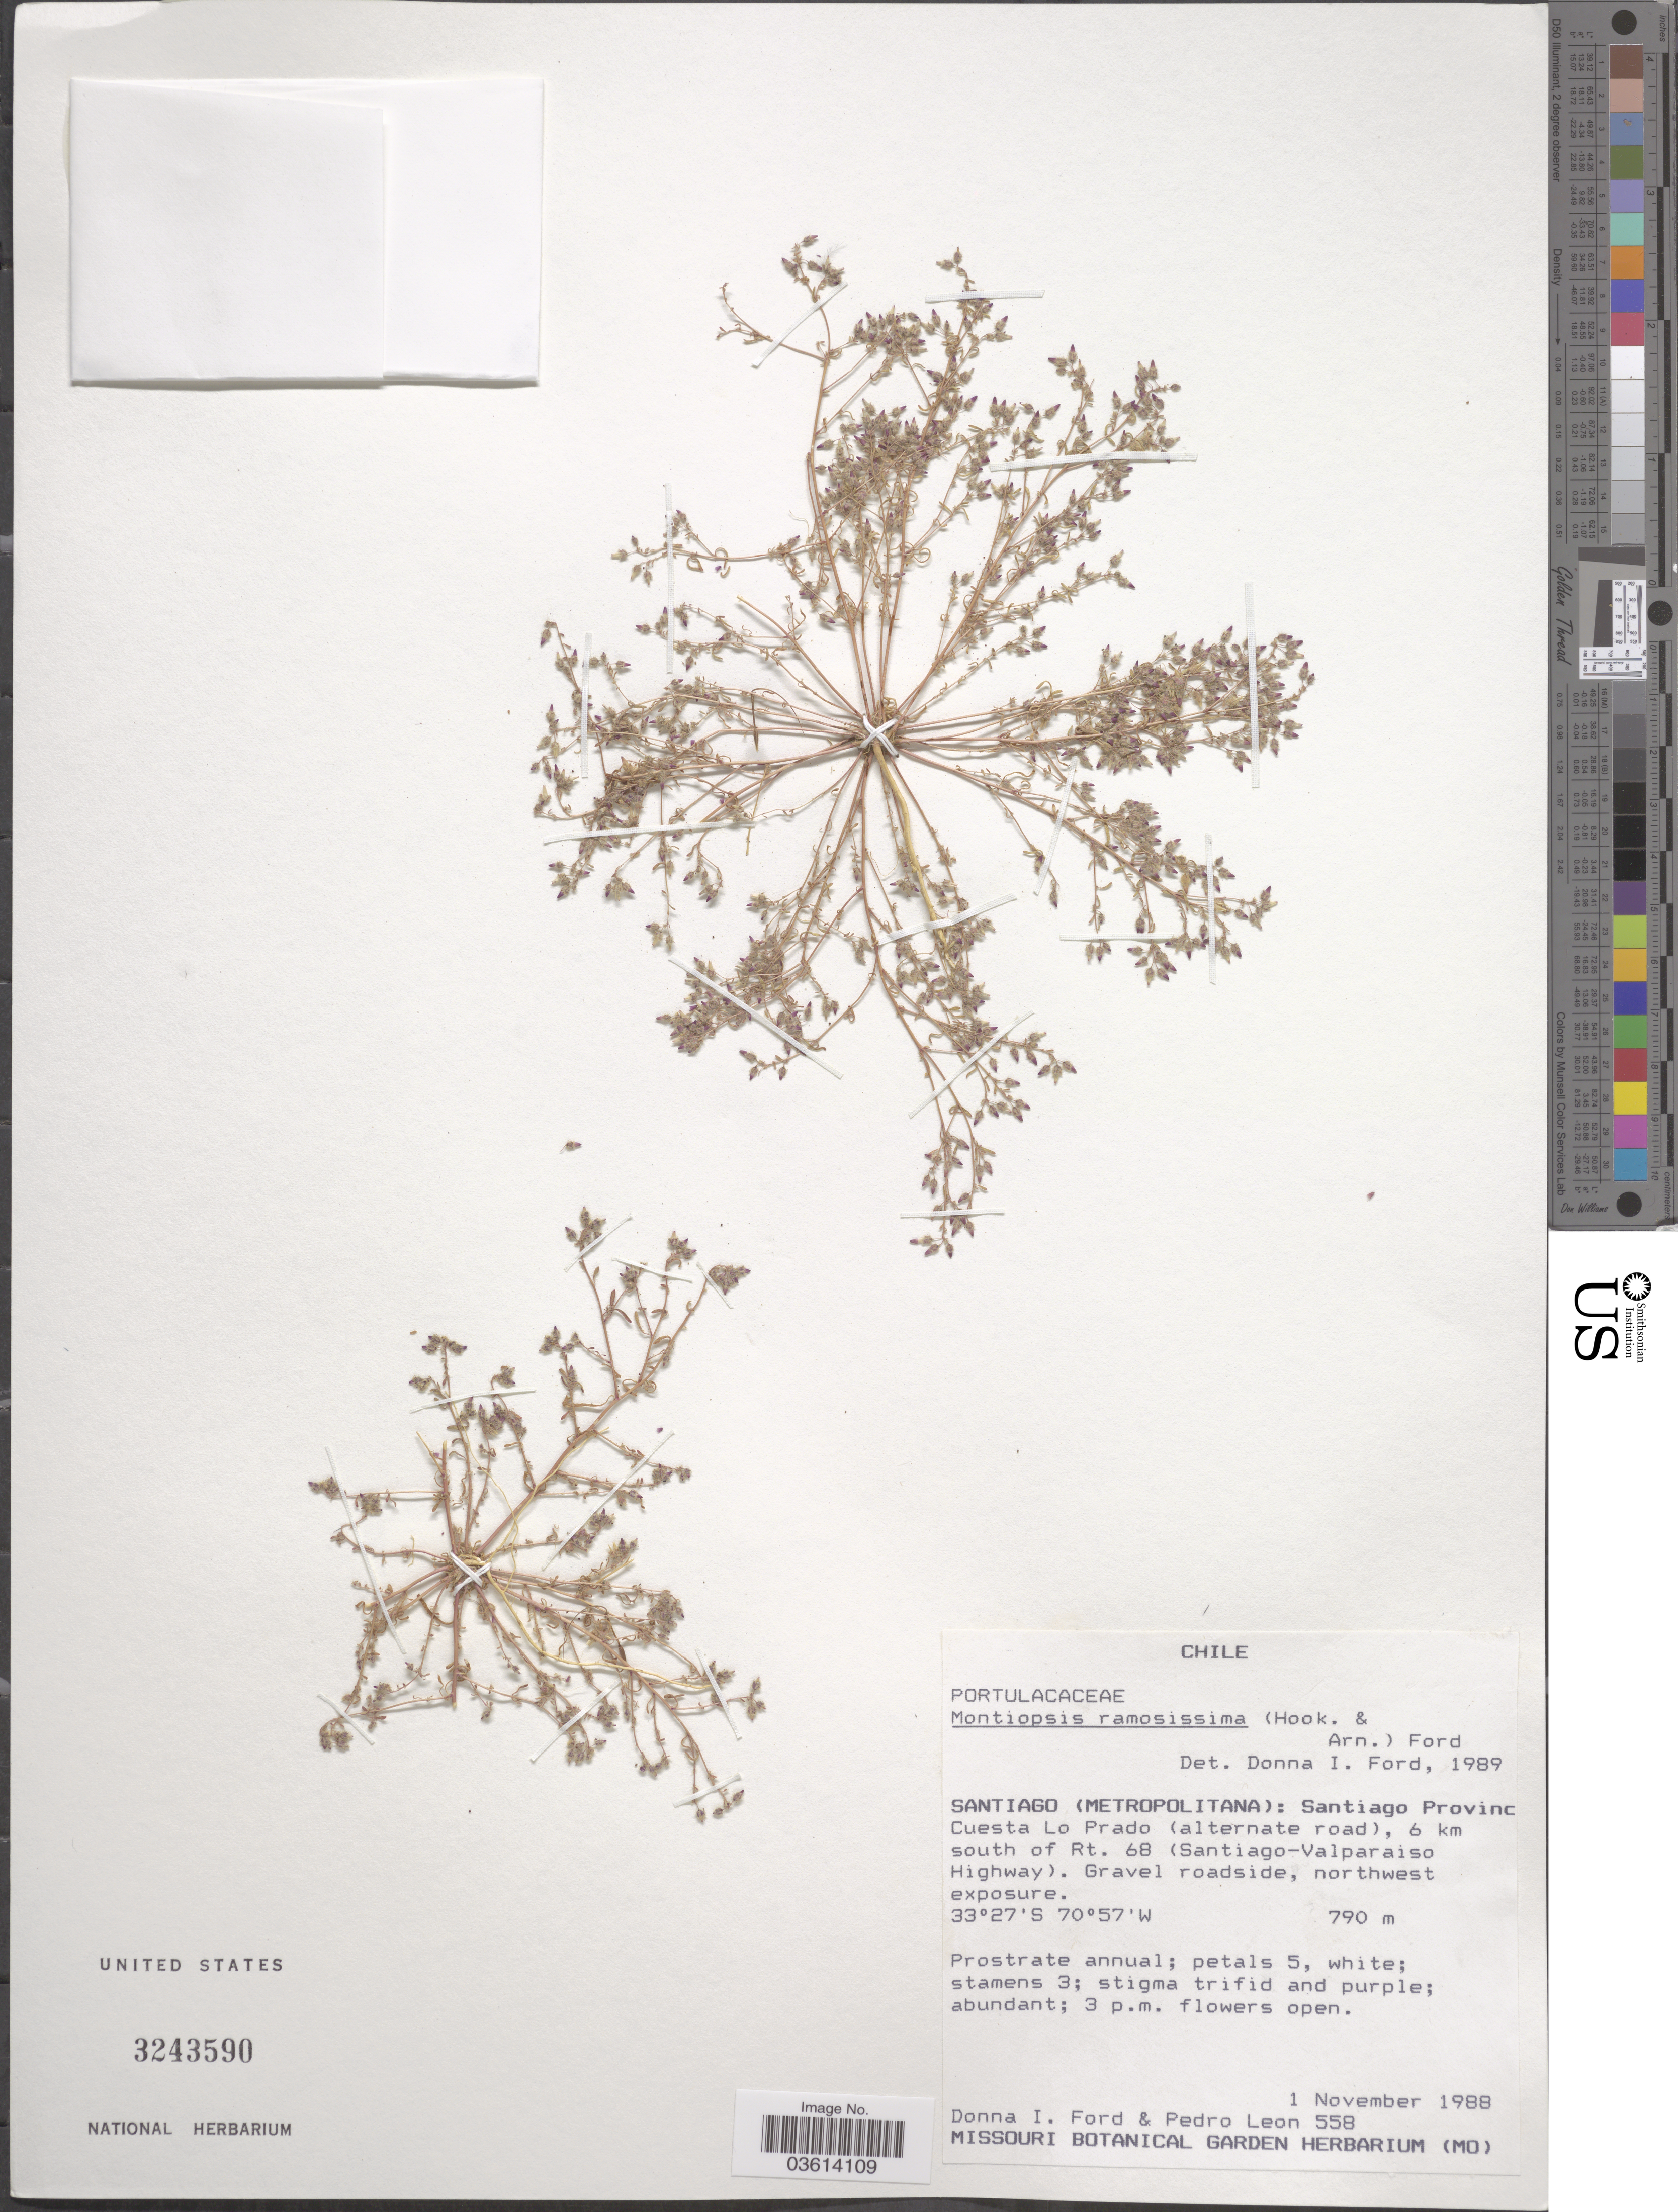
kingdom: Plantae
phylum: Tracheophyta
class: Magnoliopsida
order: Caryophyllales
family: Montiaceae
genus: Montiopsis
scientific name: Montiopsis ramossima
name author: (Hook. & Arn.) D.I. Ford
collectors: Ford, D.I. & P. Leon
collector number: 558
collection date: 1988-11-01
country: Chile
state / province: Región Metropolitana (RM)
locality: Santiago (Metropolitana): Santiago Province. Cuesta Lo Prado (alternate road), 6 km south of Rt. 68 (Santiago-Valparaiso Highway). Gravel roadside, northwest exposure.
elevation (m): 790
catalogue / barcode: US 3243590